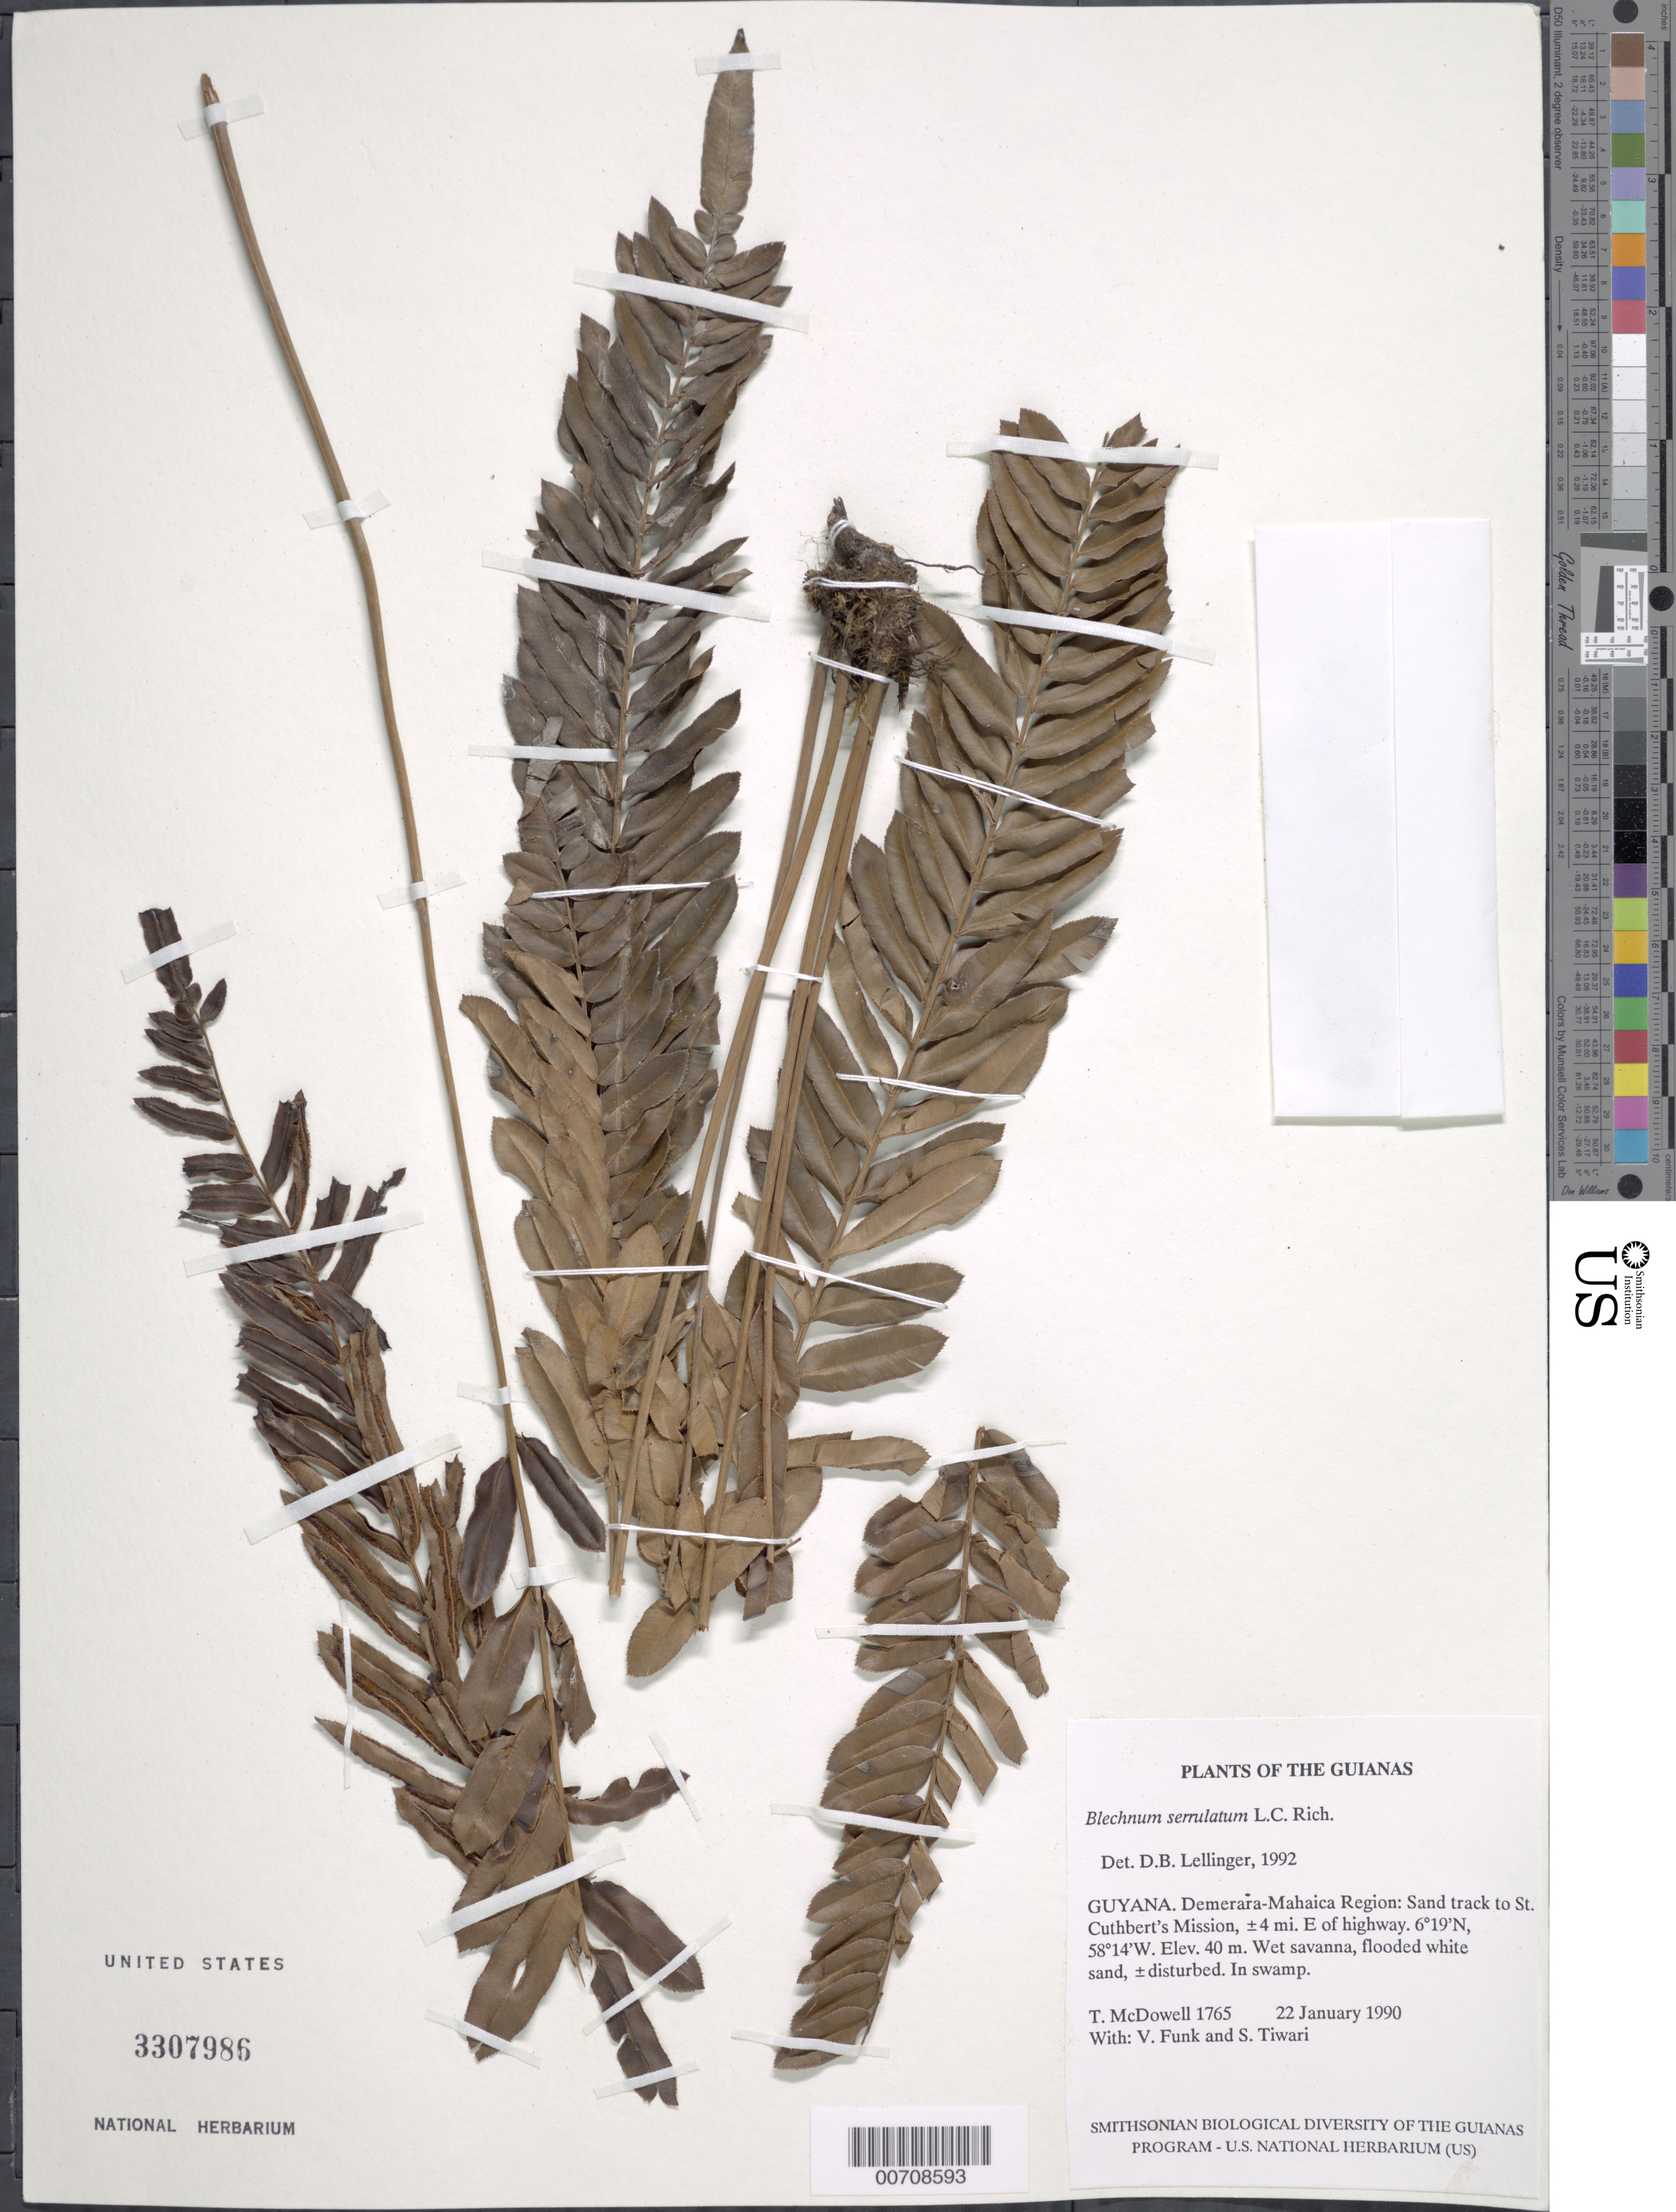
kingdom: Plantae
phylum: Tracheophyta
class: Polypodiopsida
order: Polypodiales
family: Blechnaceae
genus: Telmatoblechnum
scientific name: Telmatoblechnum serrulatum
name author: (Rich.) Perrie et al.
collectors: T. McDowell, V. Funk & S. Tiwari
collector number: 1765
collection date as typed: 22 January 1990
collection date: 1990-01-22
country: Guyana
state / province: Demerara-Mahaica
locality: Sand track to St. Cuthbert's Mission, ±4 miles East of highway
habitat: Wet savanna, flooded white sand, ±disturbed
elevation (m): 40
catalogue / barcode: US 3307986